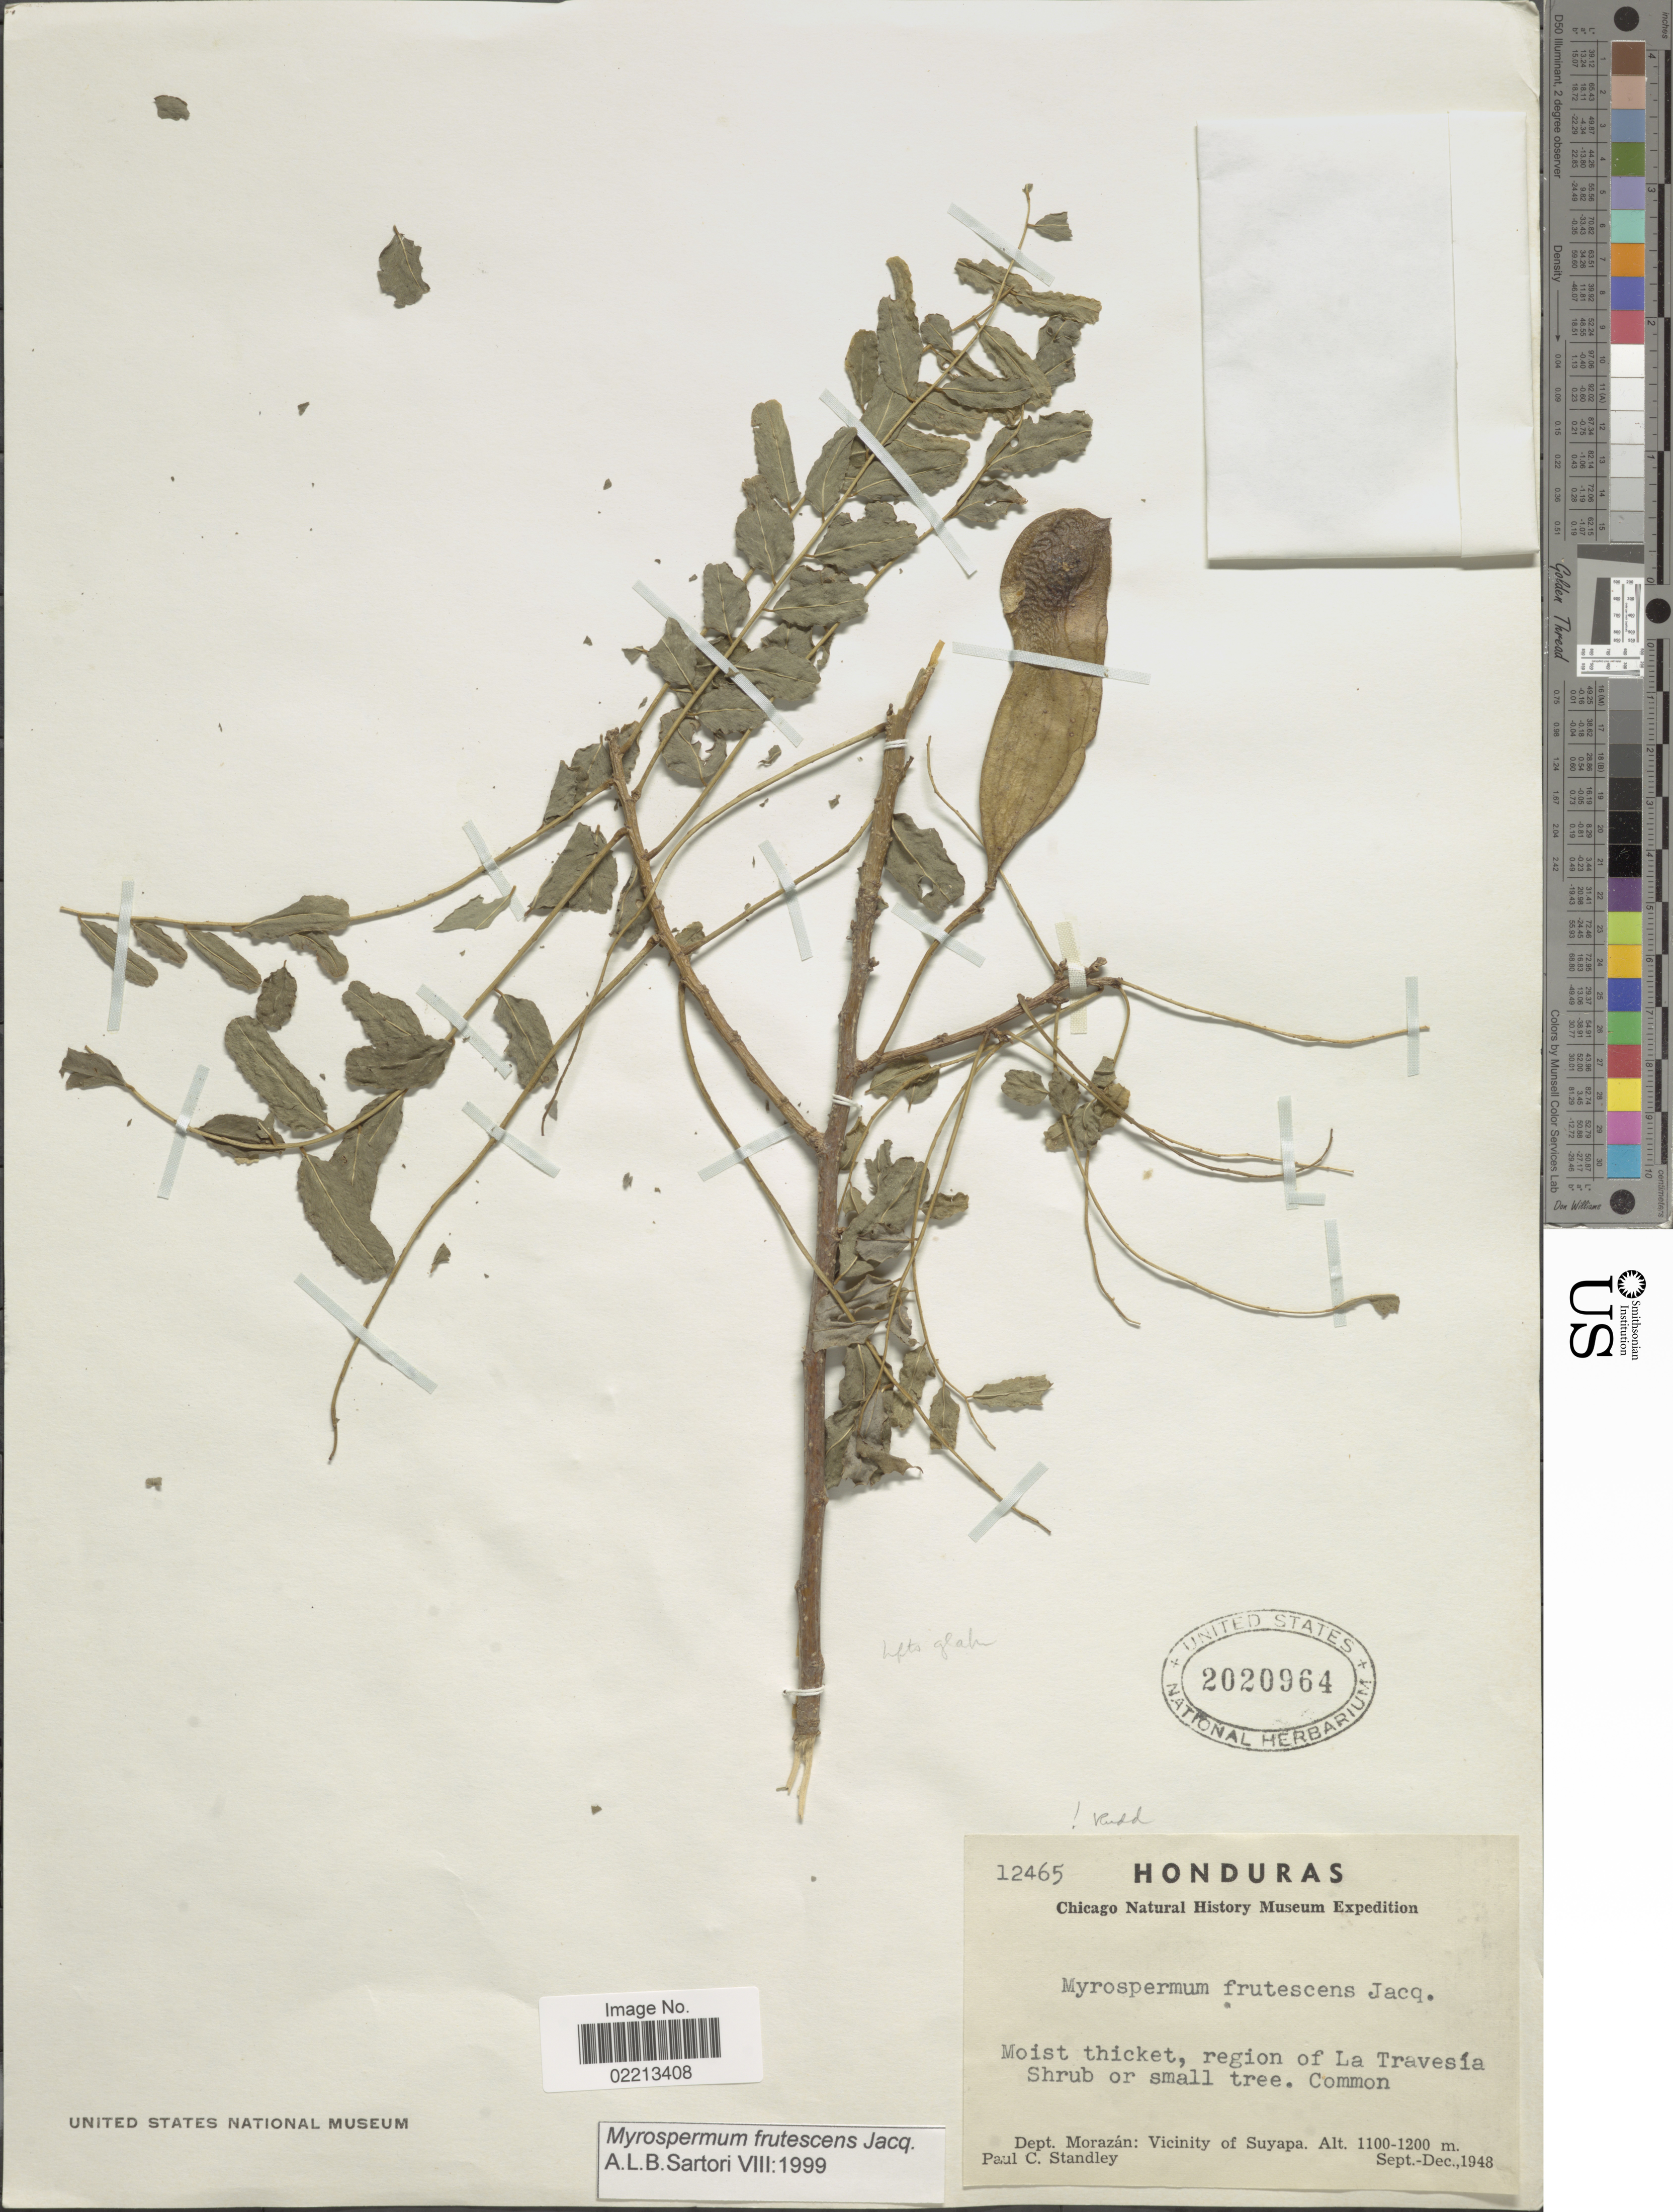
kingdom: Plantae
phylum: Tracheophyta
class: Magnoliopsida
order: Fabales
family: Fabaceae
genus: Myrospermum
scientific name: Myrospermum frutescens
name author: Jacq.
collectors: P. C. Standley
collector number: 12465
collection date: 1948-09/1948-12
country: Honduras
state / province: Fco. Morazán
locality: Region of La Travesia, vicinity of Suyapa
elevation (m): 1100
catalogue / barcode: US 2020964